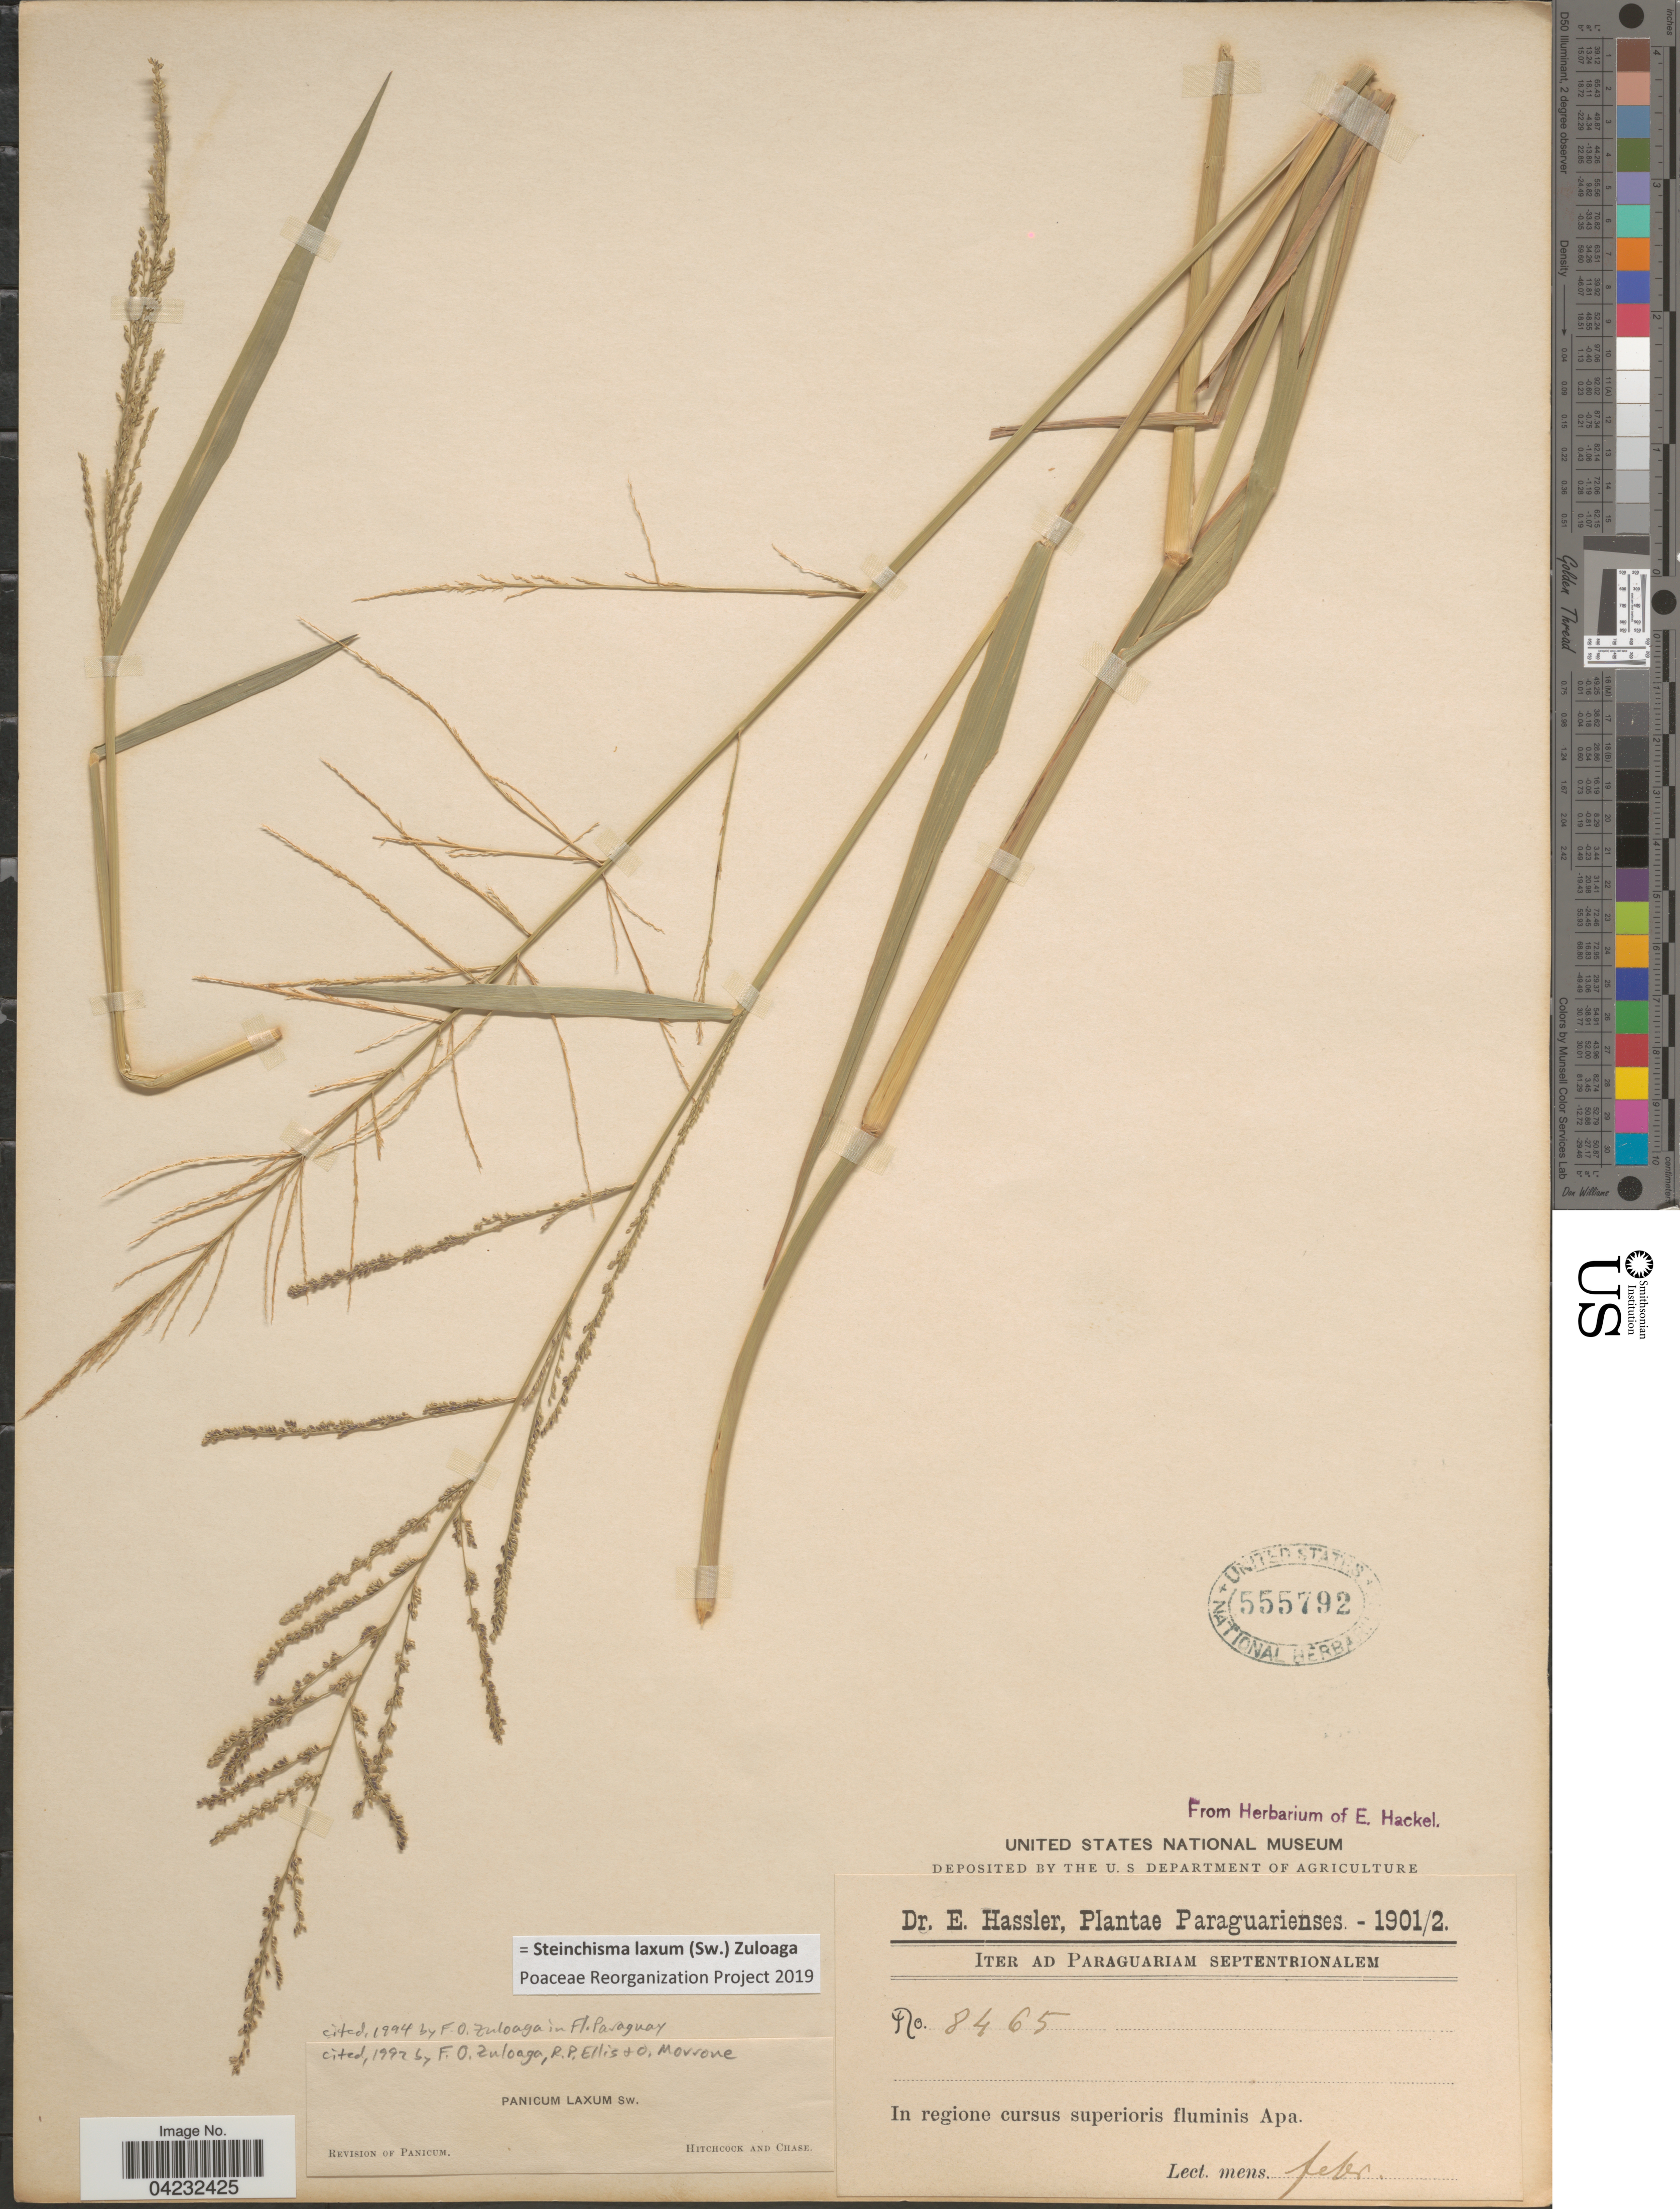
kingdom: Plantae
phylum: Tracheophyta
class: Liliopsida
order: Poales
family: Poaceae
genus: Steinchisma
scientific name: Steinchisma laxum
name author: (Sw.) Zuloaga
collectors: E. Hassler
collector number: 8465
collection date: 1901-02/1902-02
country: Paraguay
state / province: Paraguari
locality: Iter ad Paraguariam Septentrionalem. In regione cursus superioris fluminis Apa.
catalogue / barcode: US 555792